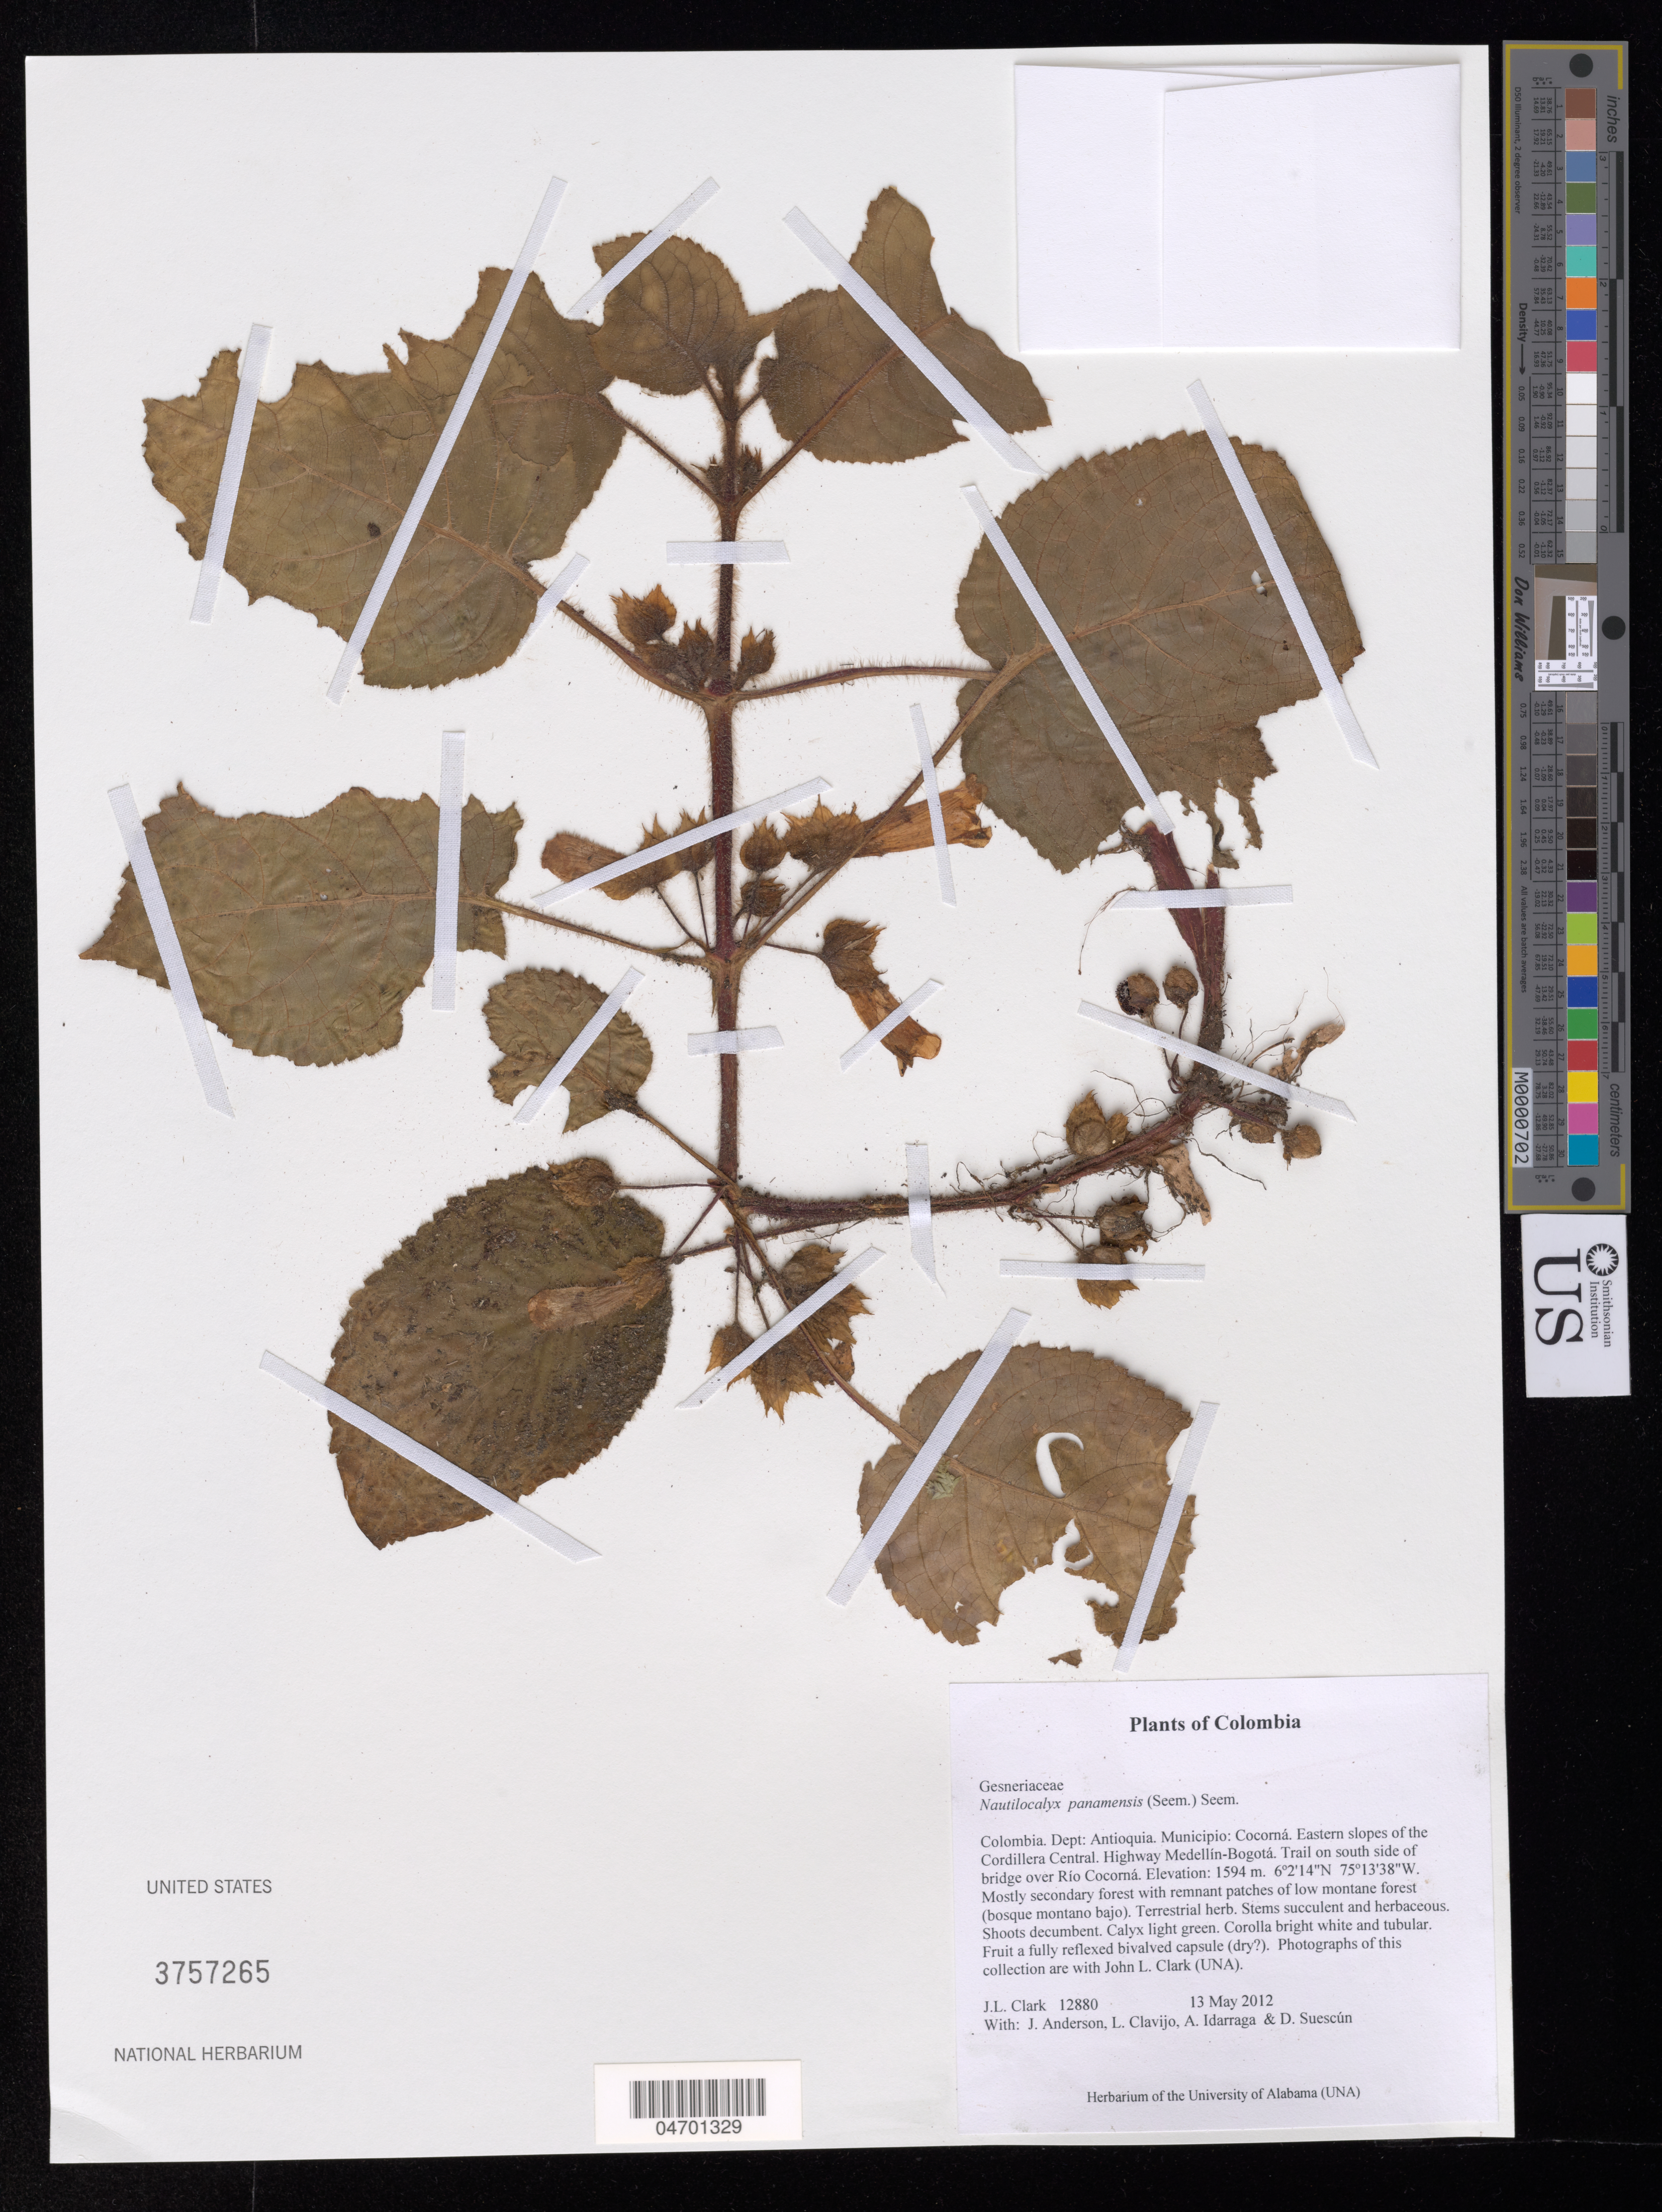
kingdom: Plantae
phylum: Tracheophyta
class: Magnoliopsida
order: Lamiales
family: Gesneriaceae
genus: Chrysothemis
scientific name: Chrysothemis panamensis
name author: (Seem.) M.M. Mora & J.L. Clark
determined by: Skog, Laurence E.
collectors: J. L. Clark, J. Anderson, L. Clavijo & A. Idarraga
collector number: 12880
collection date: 2012-05-13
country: Colombia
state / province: Antioquia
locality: Dept: Antioquia. Municipio: Cocorná. Eastern slopes of the Cordillera Central. Highway Medellín-Bogotá. Trail on south side of bridge over Río Cocorná.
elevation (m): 1594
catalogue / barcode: US 3757265